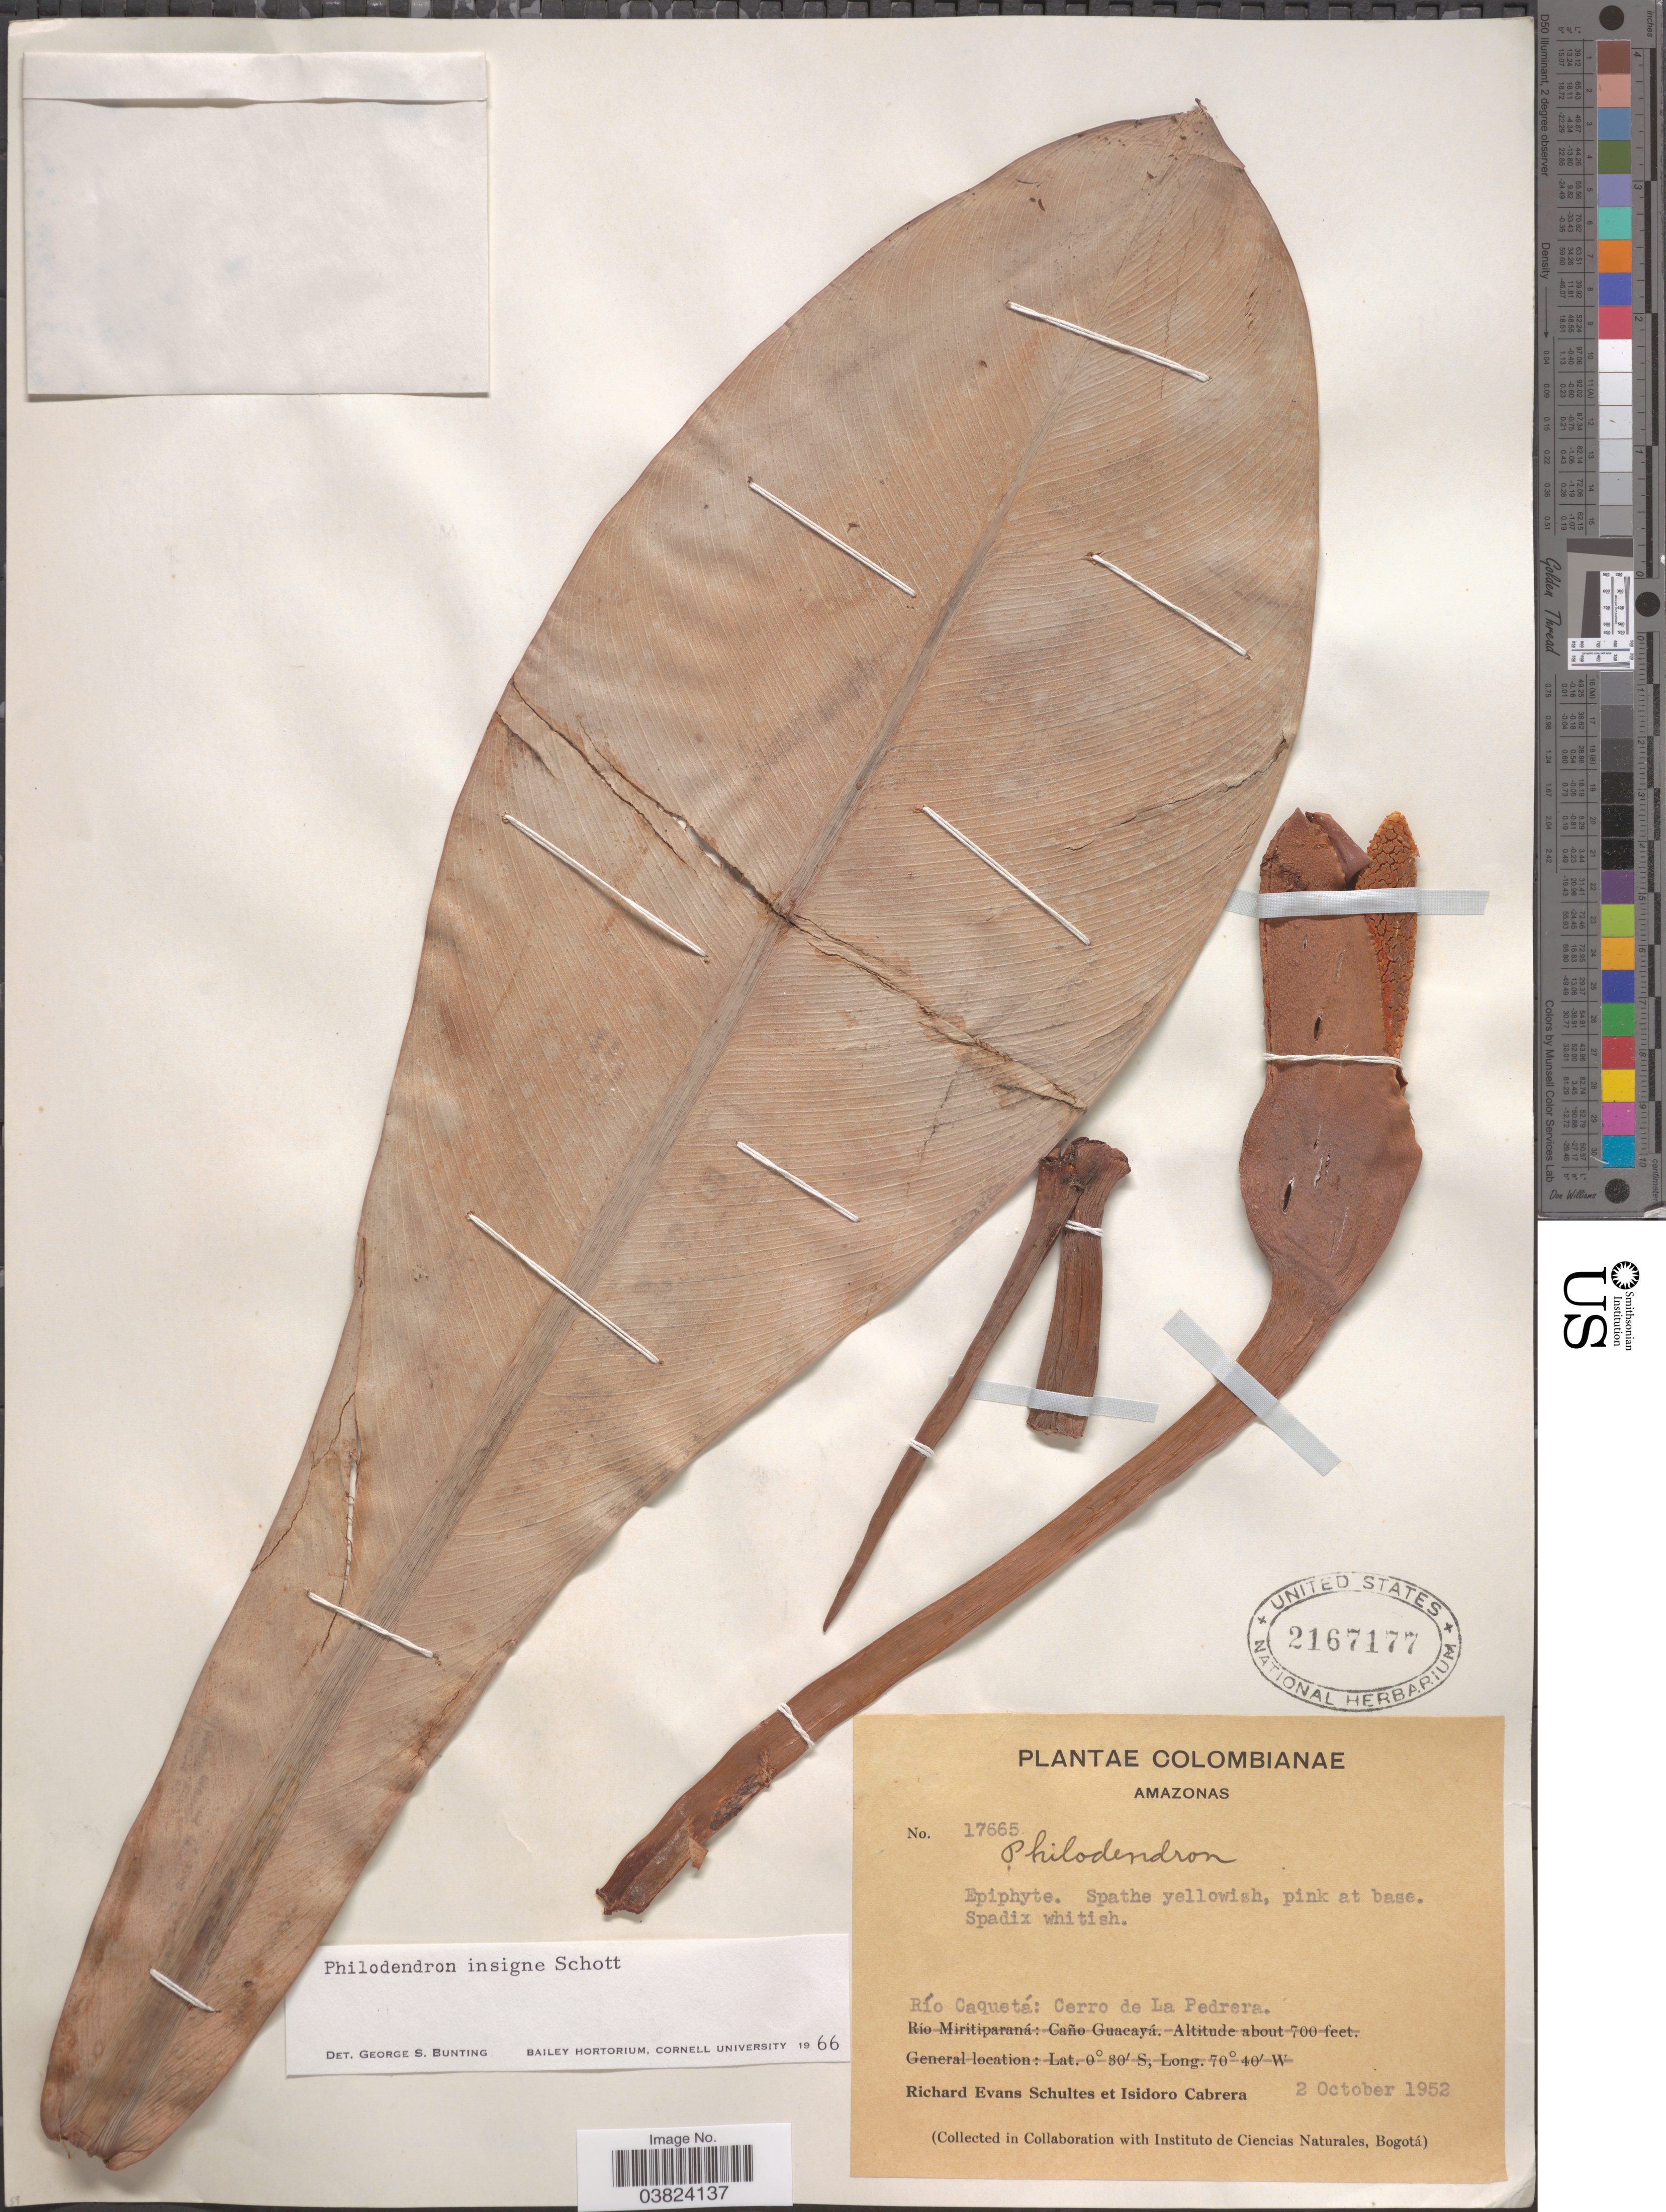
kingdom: Plantae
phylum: Tracheophyta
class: Liliopsida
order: Alismatales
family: Araceae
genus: Philodendron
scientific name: Philodendron insigne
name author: Schott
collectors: R. E. Schultes & I. Cabrera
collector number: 17665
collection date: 1952-10-02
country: Colombia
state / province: Amazônas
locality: Río Caquetá: Cerro de La Pedrera.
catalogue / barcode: US 2167177